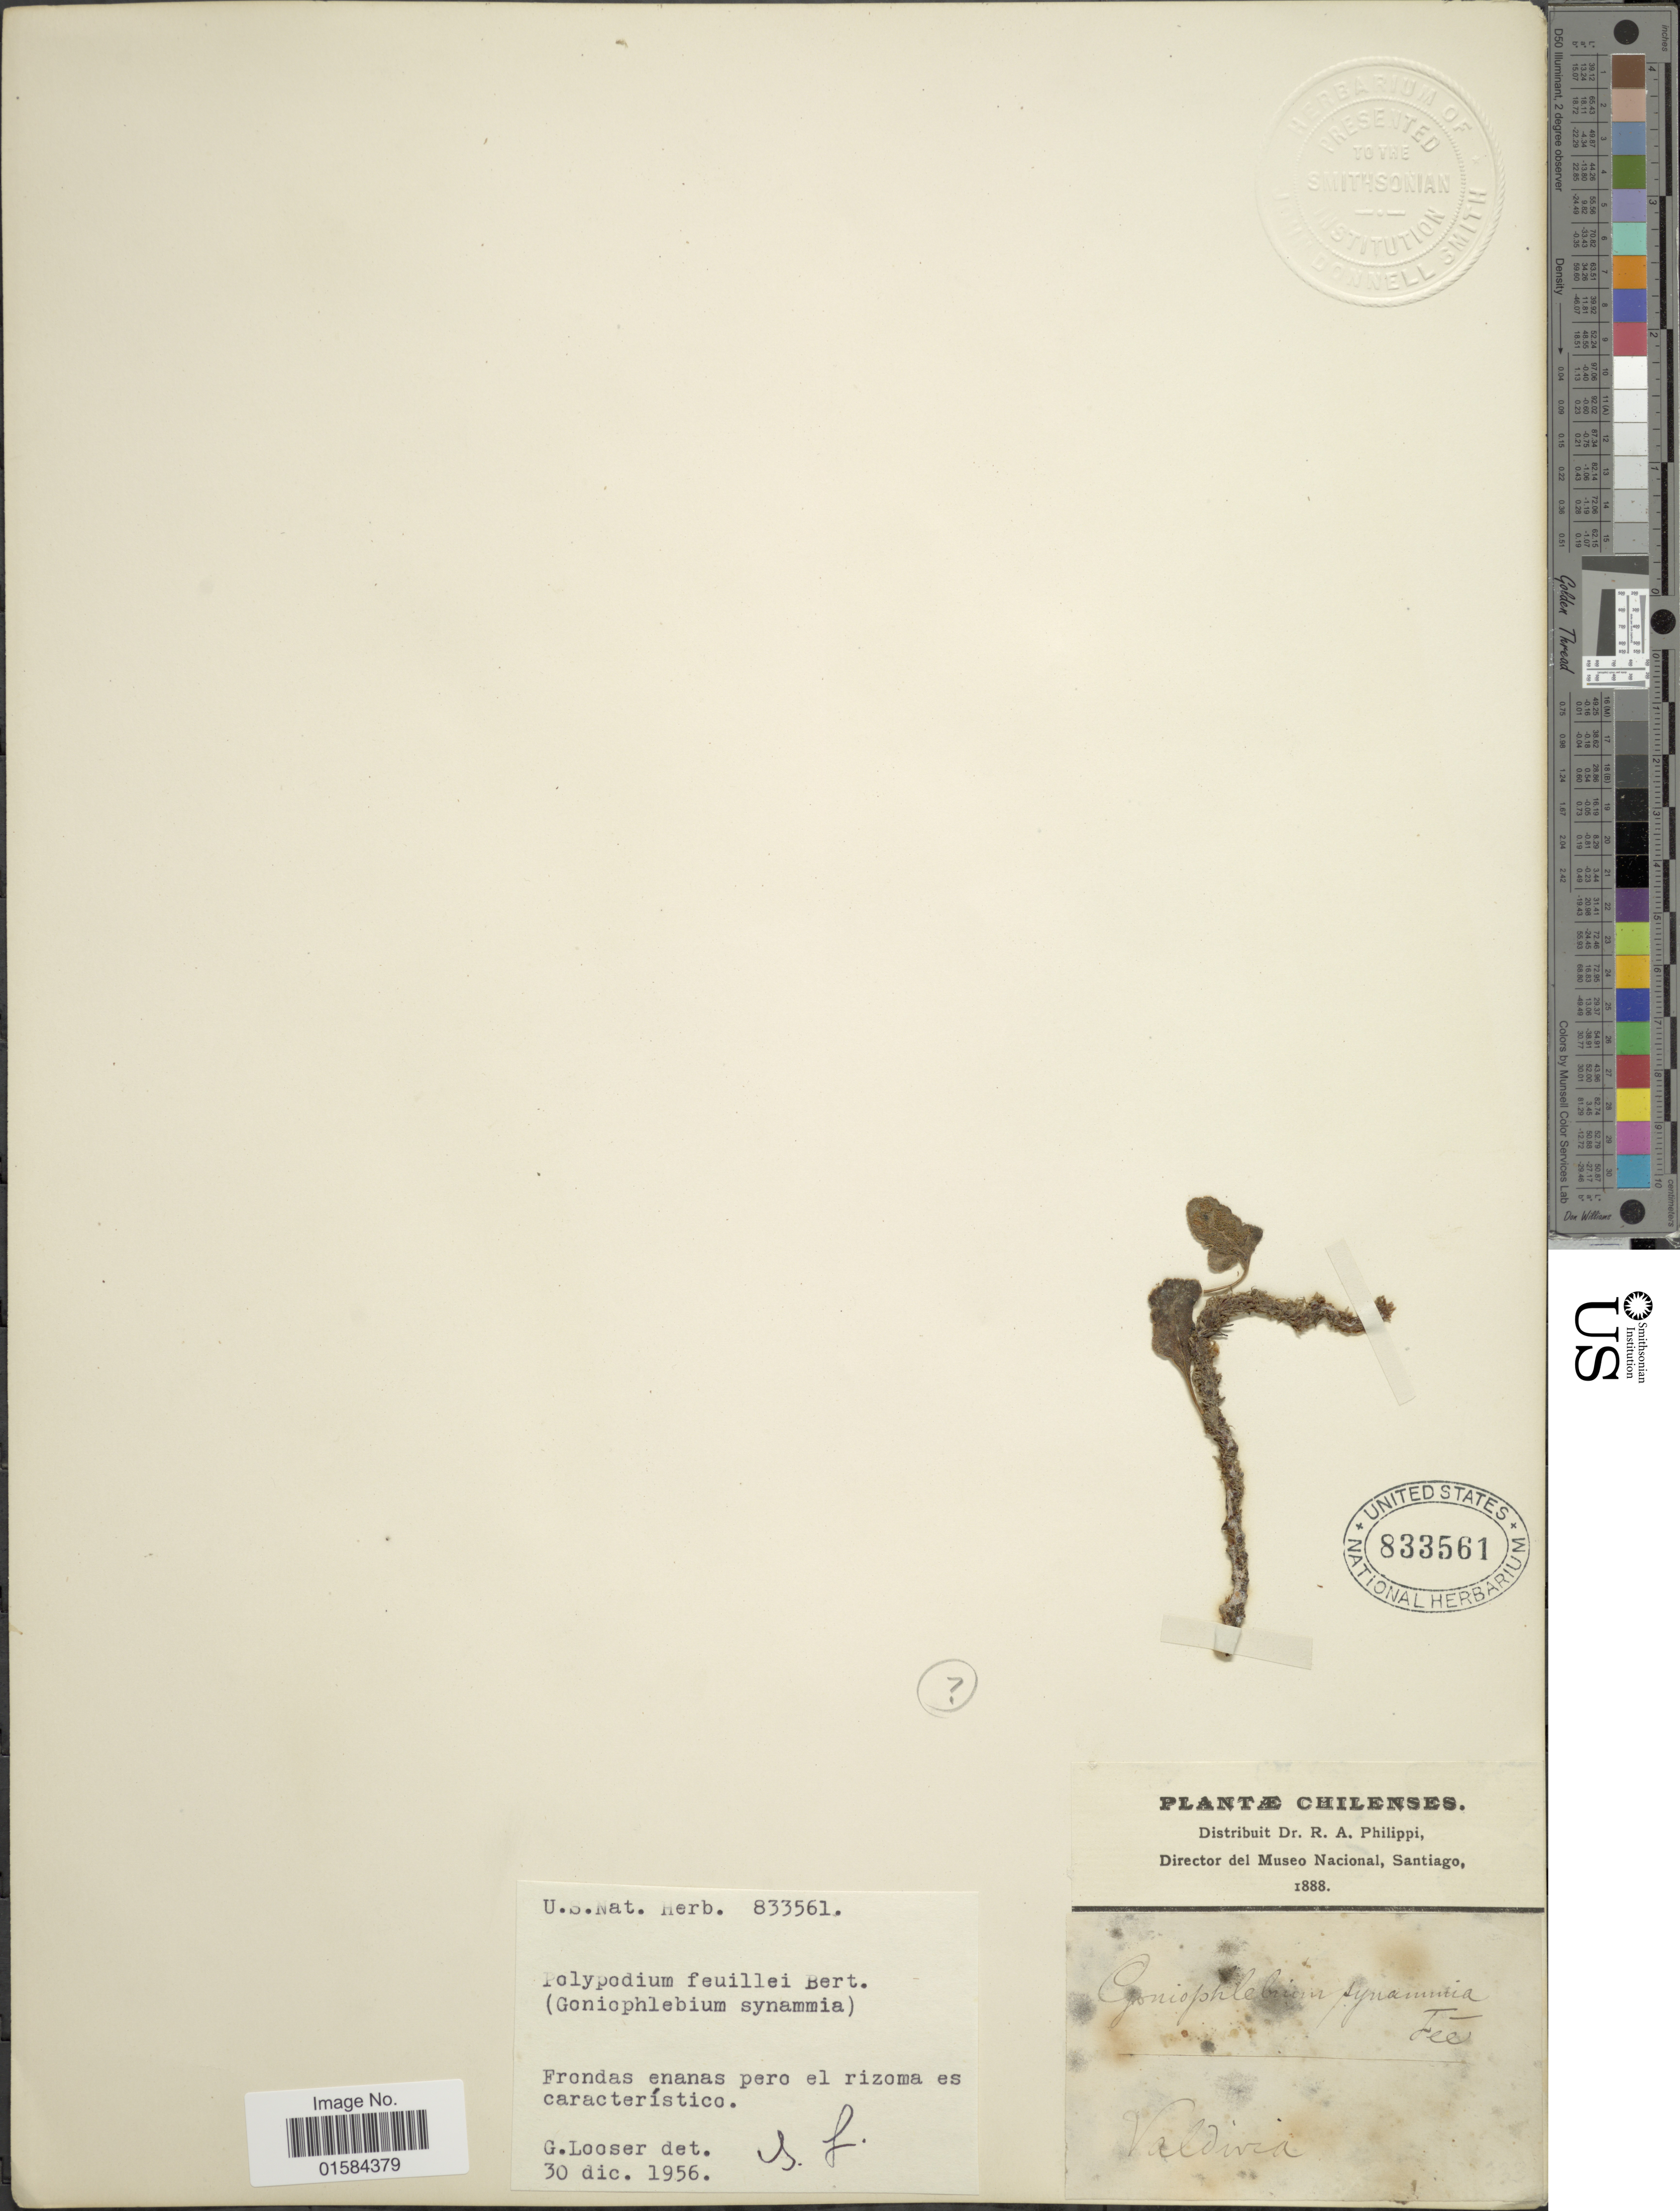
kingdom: Plantae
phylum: Tracheophyta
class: Polypodiopsida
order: Polypodiales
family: Polypodiaceae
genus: Synammia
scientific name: Synammia feuillei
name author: (Bertero) Copel.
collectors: R. A. Philippi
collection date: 1888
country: Chile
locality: Chilenses, Valdivia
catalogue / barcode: US 833561